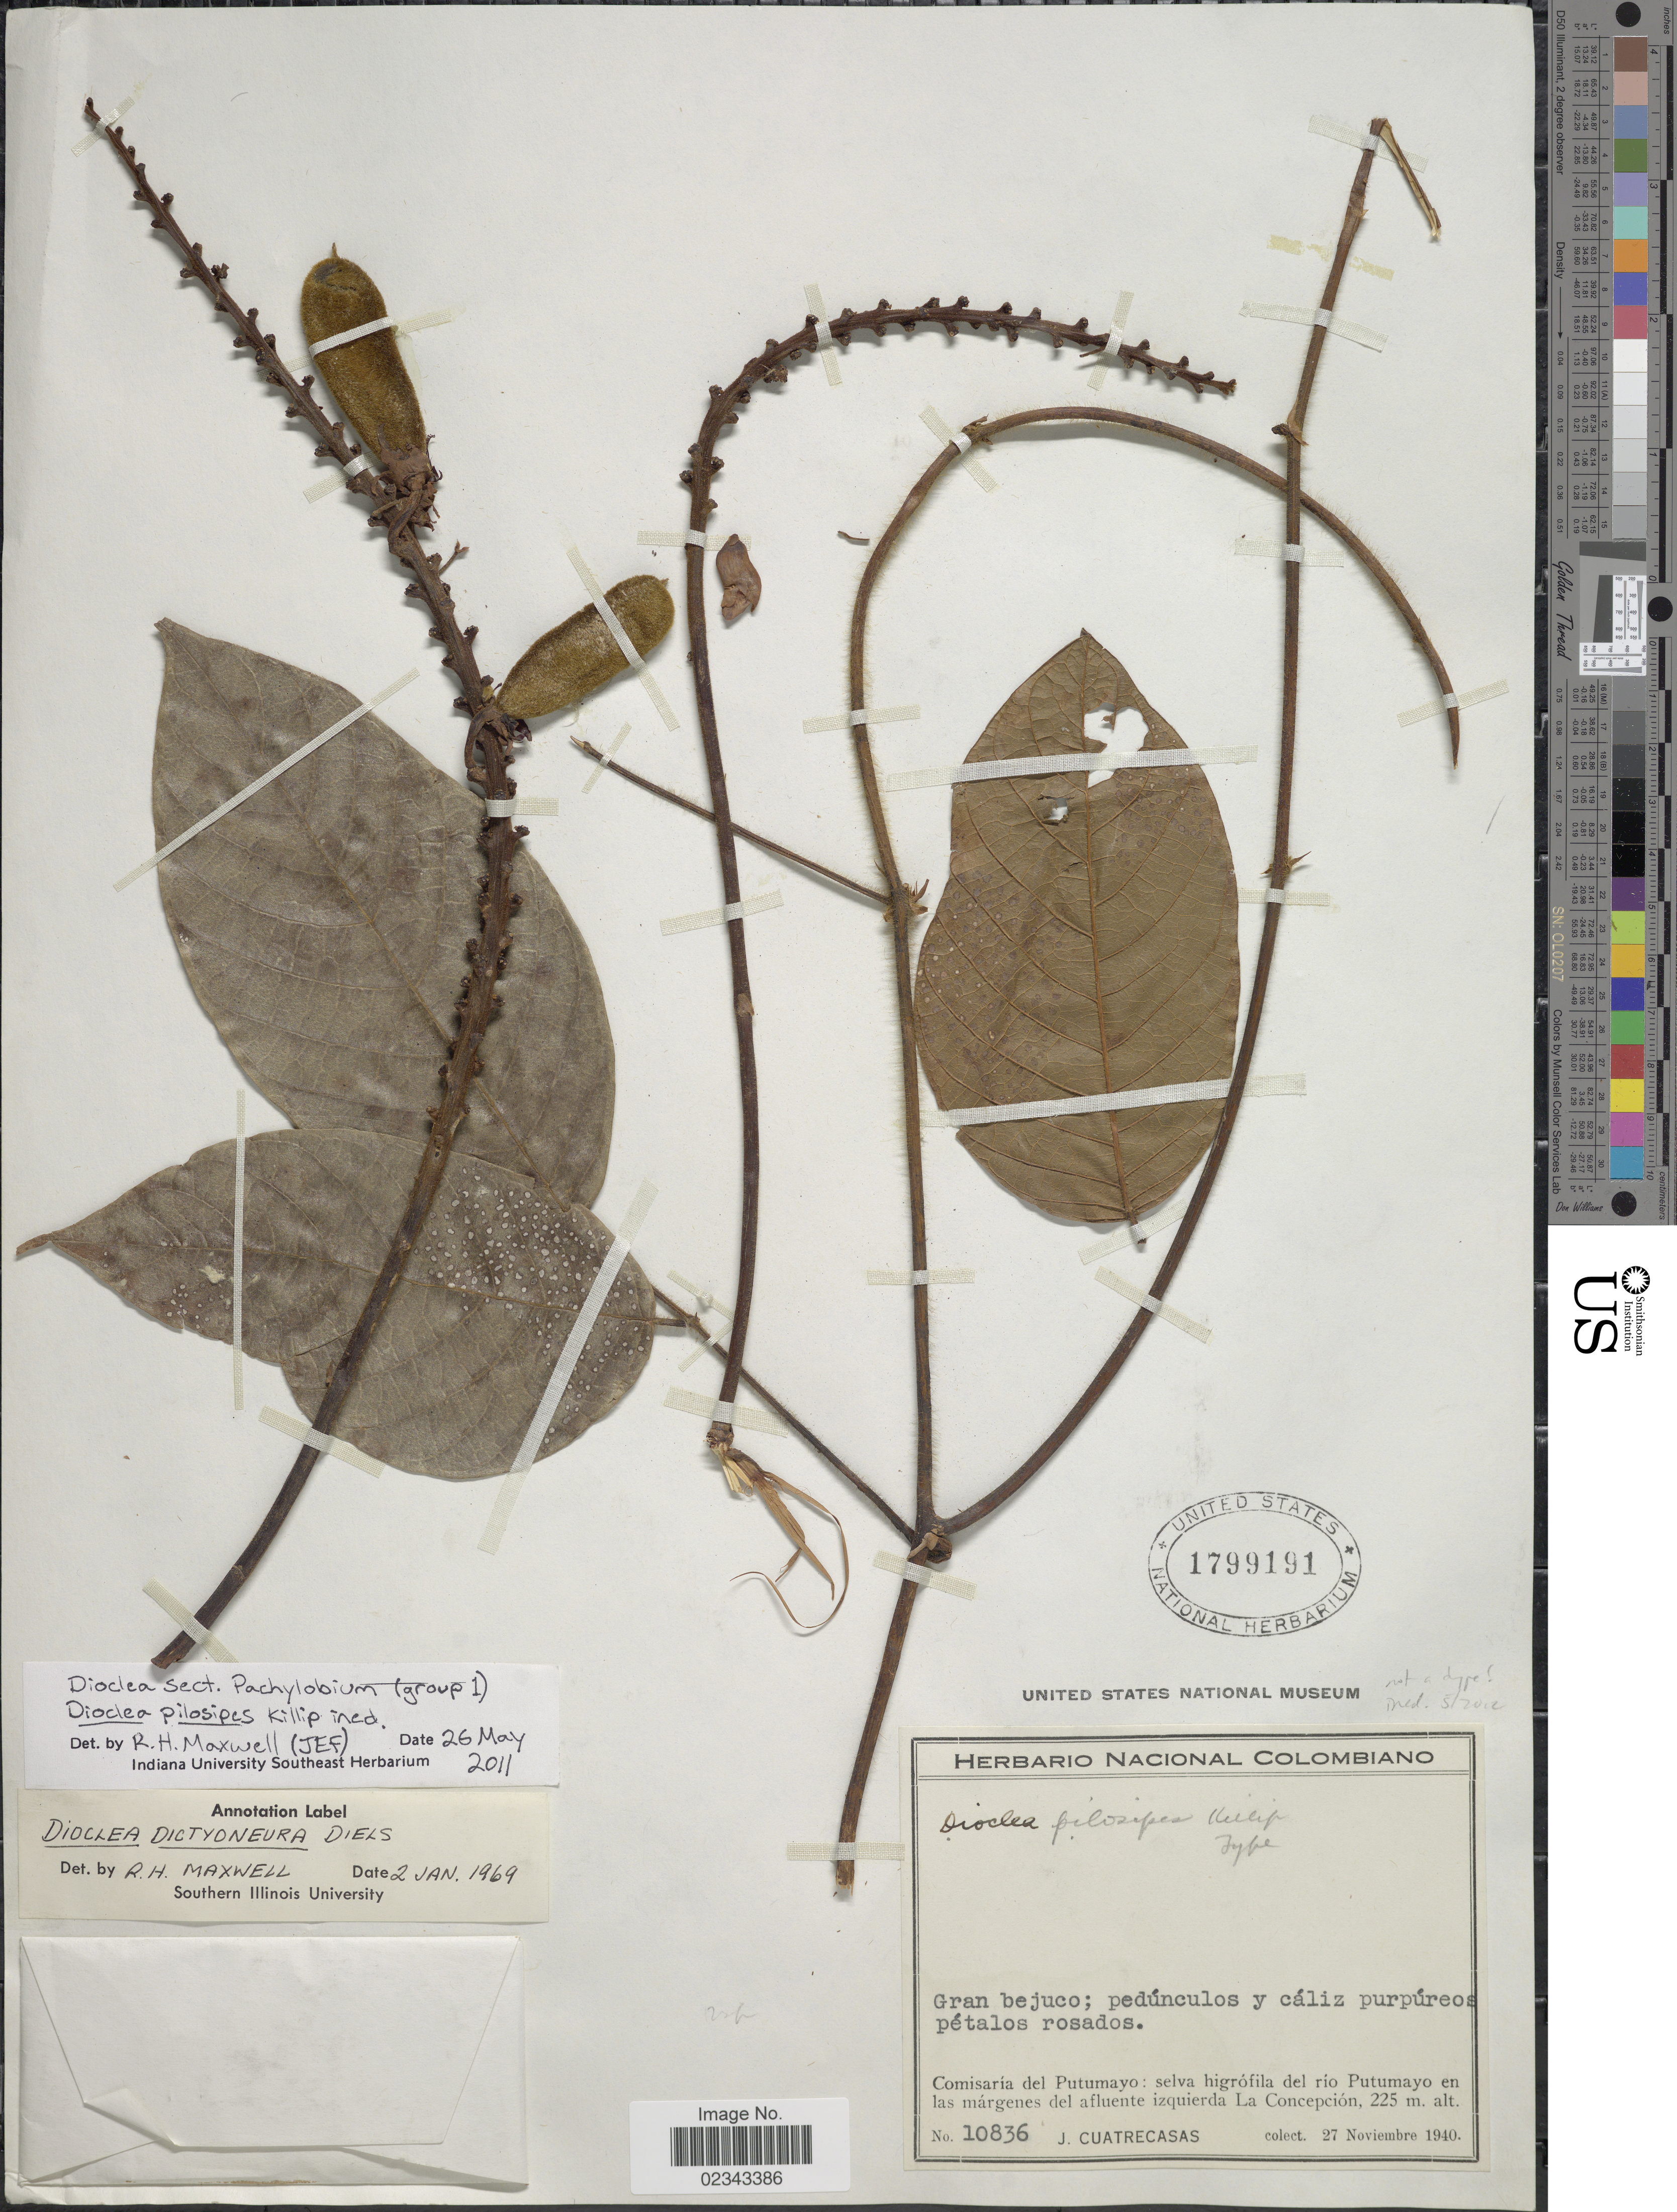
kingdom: Plantae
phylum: Tracheophyta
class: Magnoliopsida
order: Fabales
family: Fabaceae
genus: Dioclea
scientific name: Dioclea sp.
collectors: J. Cuatrecasas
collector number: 10836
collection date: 1940-11-27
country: Colombia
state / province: Putumayo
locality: Gran bejuco, Comisaría del Putumayo: selva higrófila del río Putumayo en las márgenes del afluente izquierda La Concepción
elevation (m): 225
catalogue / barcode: US 1799191